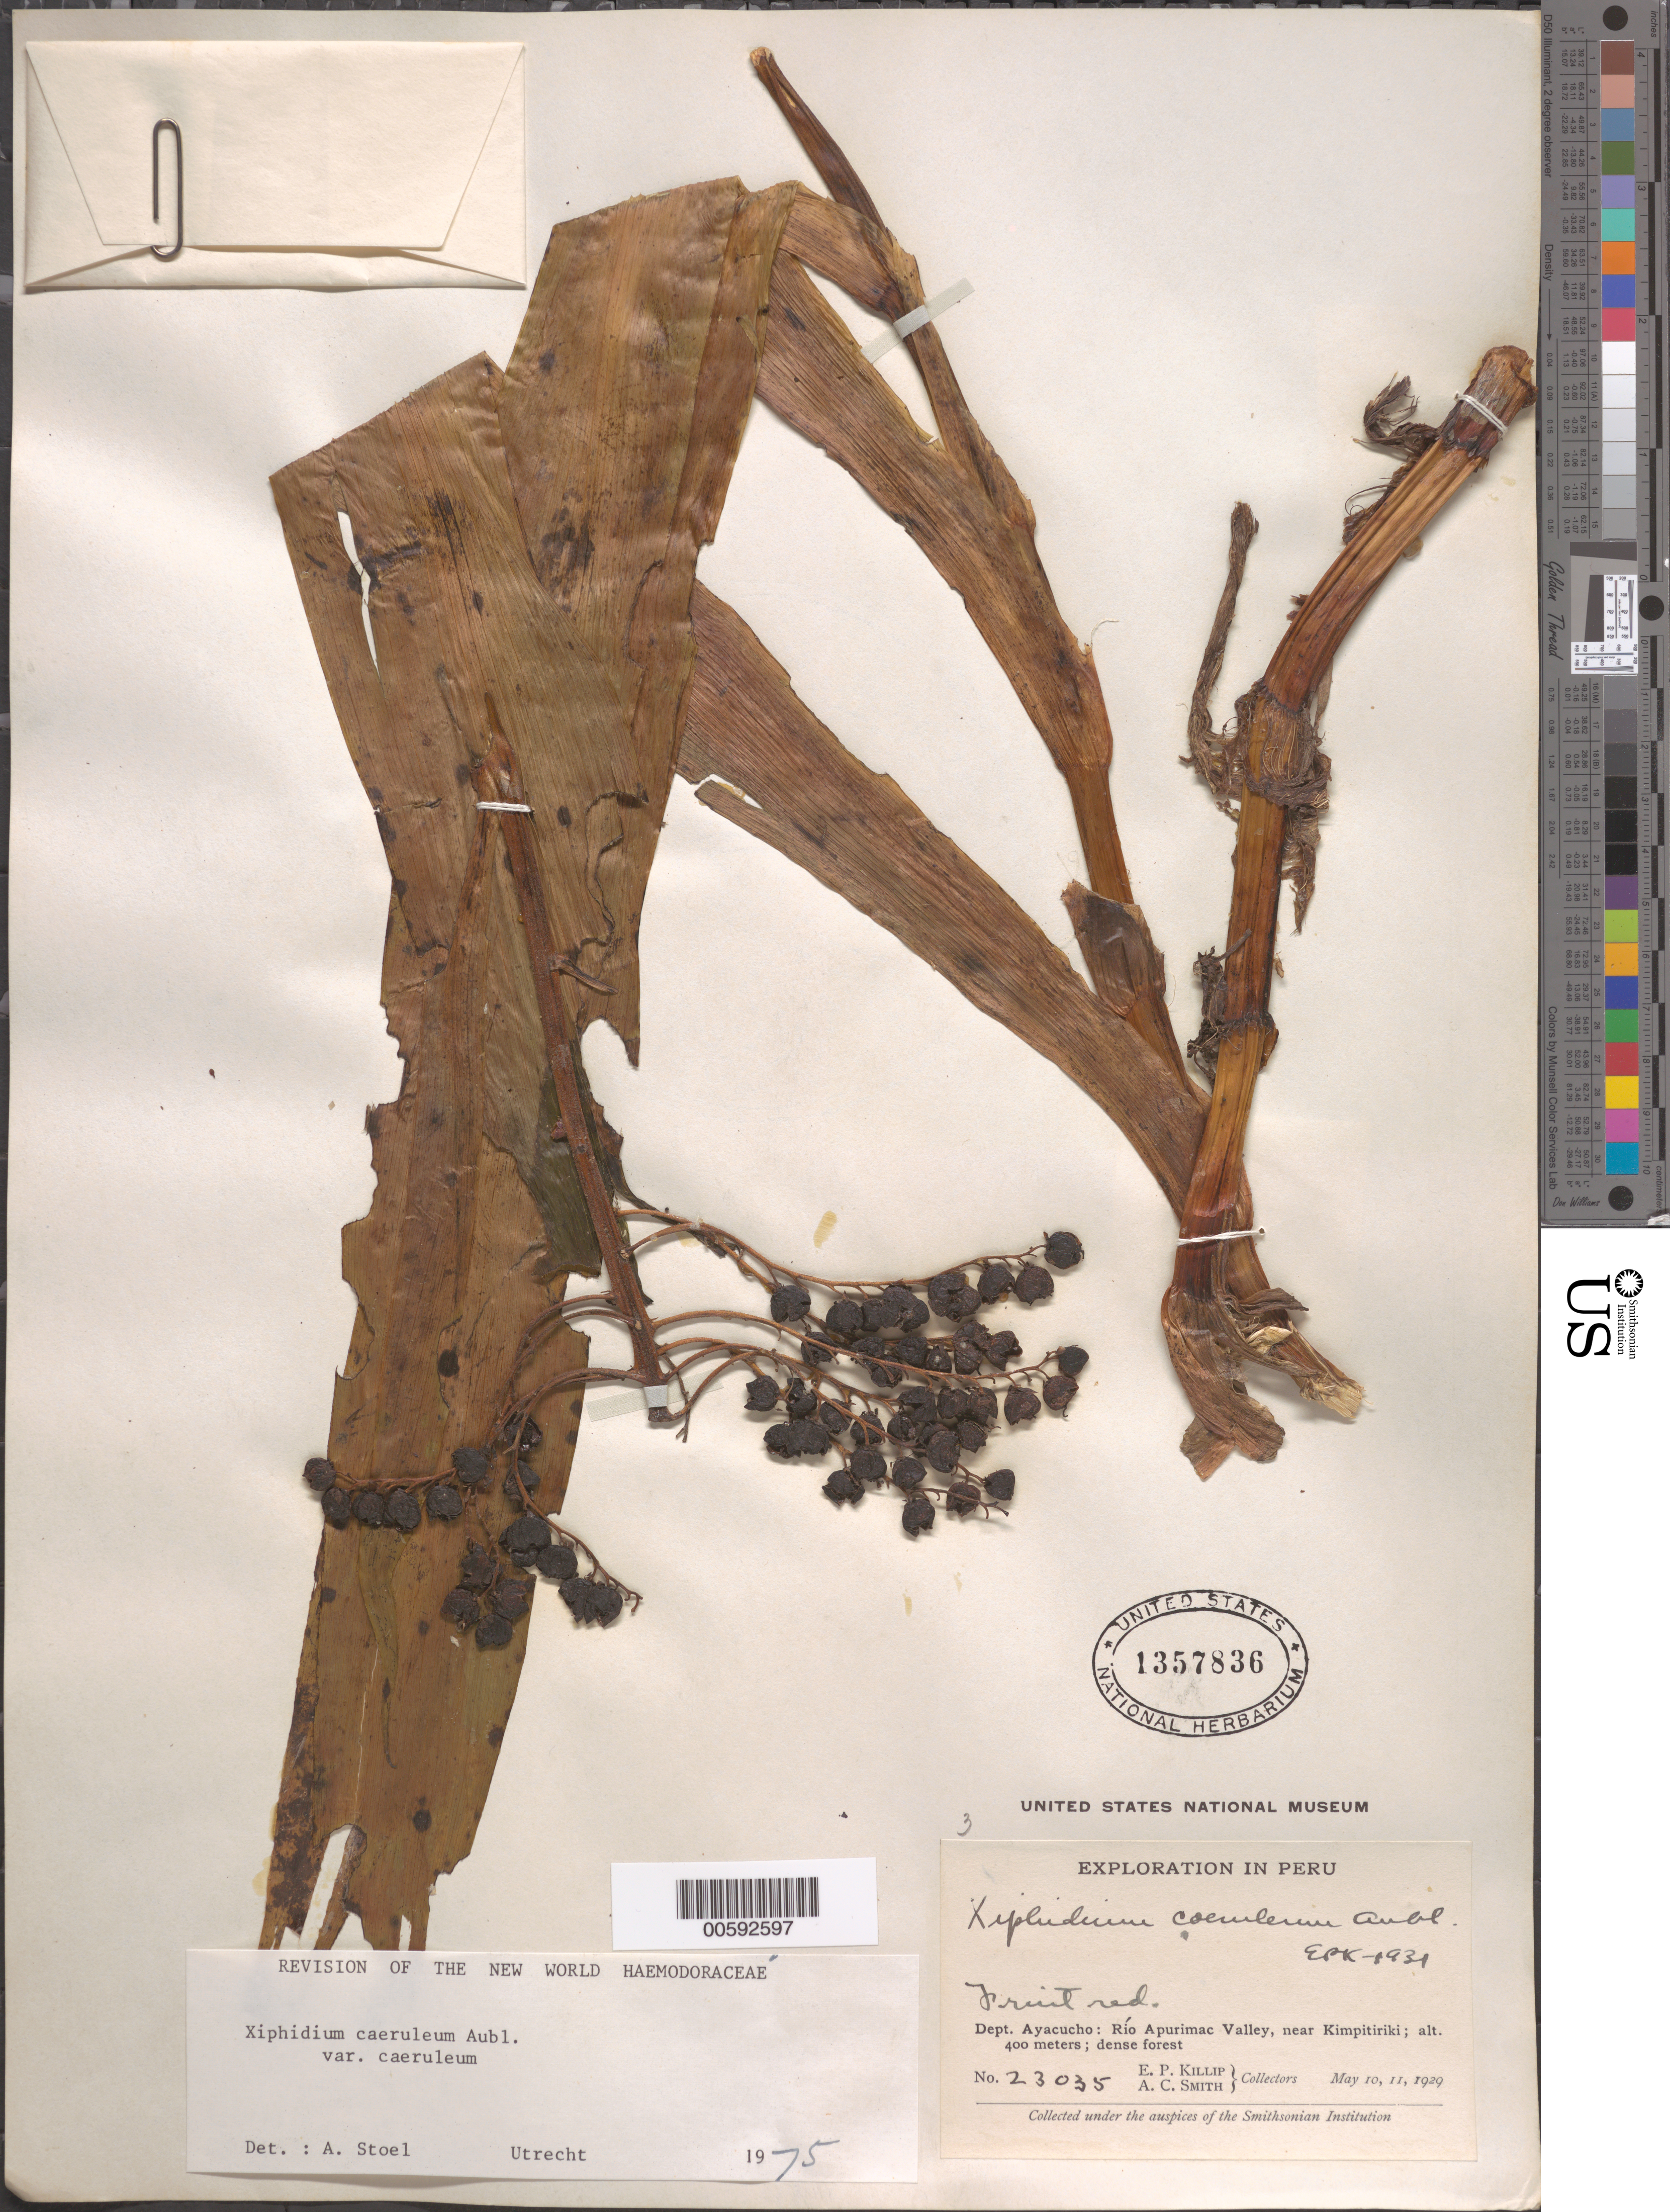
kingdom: Plantae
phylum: Tracheophyta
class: Liliopsida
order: Commelinales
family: Haemodoraceae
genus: Xiphidium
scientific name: Xiphidium caeruleum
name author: Aubl.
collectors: E. P. Killip & A. C. Smith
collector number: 23035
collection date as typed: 10 May 1929 and 11 May 1929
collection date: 1929-05-10,1929-05-11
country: Peru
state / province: Ayacucho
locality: Río Apurímac valley, near Kimpitiriki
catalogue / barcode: US 1357836